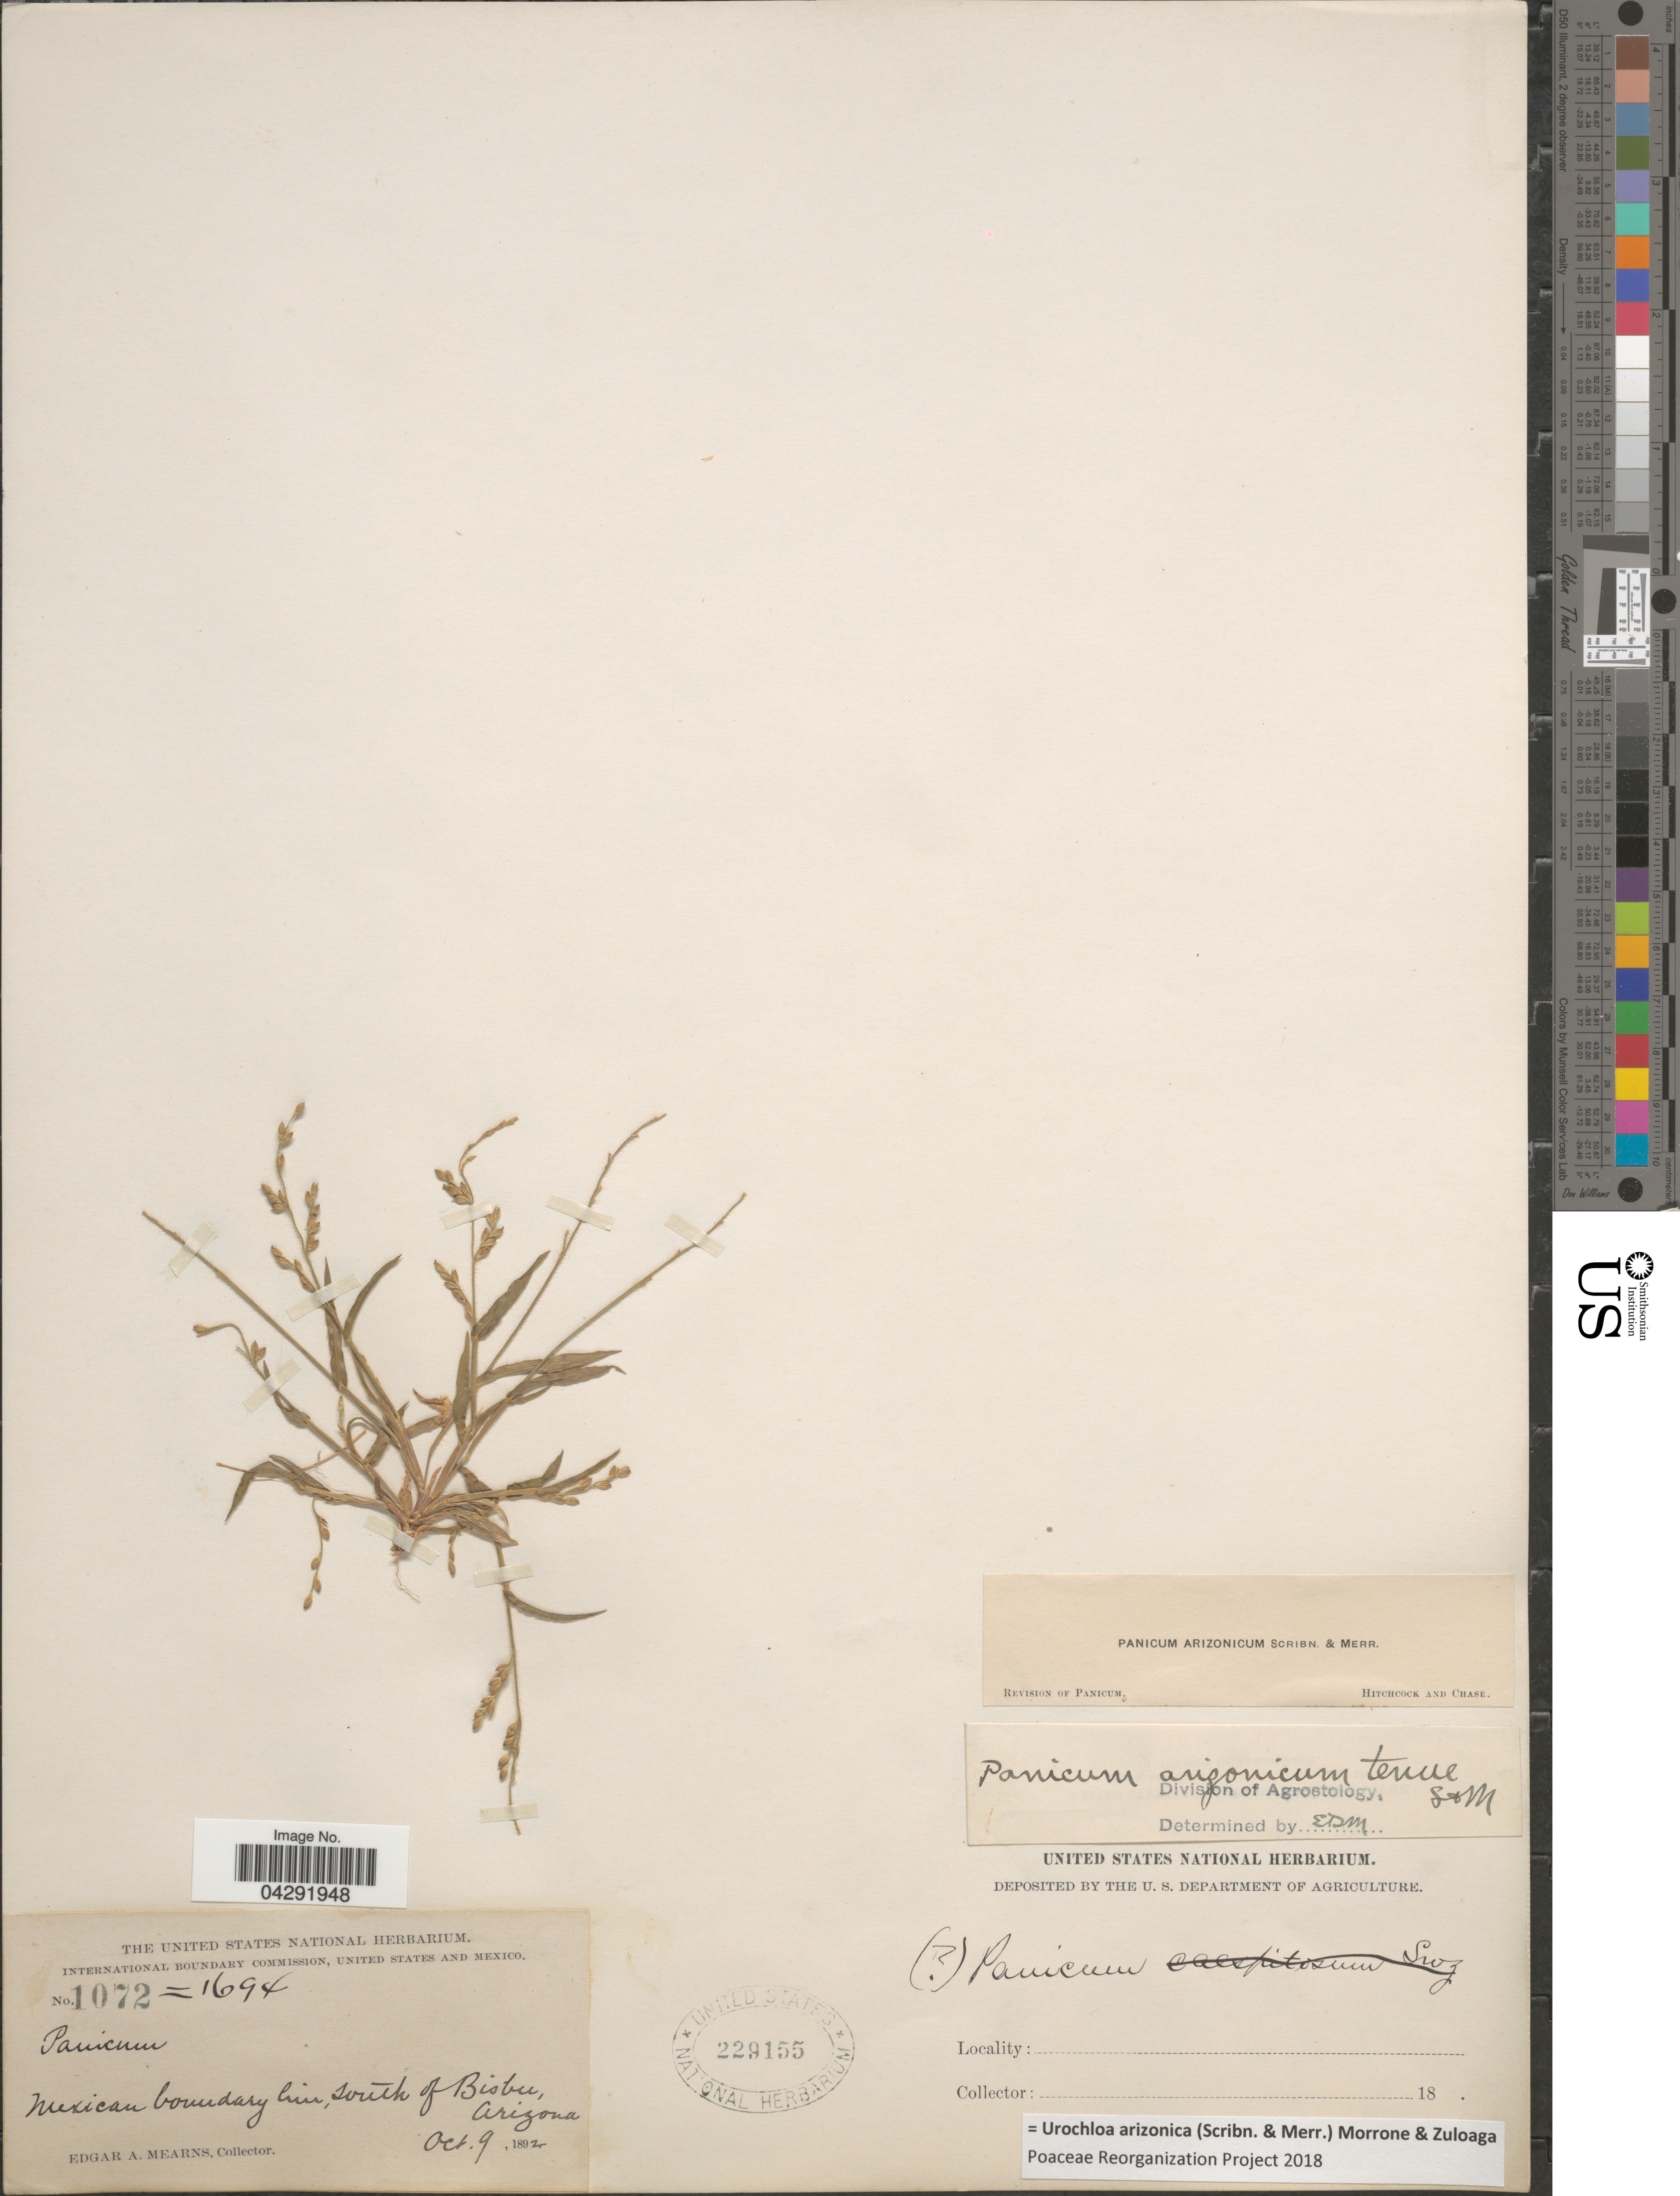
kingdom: Plantae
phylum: Tracheophyta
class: Liliopsida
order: Poales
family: Poaceae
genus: Urochloa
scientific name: Urochloa arizonica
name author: (Scribn. & Merr.) Morrone & Zuloaga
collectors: E. A. Mearns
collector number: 1072=1694?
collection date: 1892-10-09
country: United States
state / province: Arizona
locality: Mexican boundary line, South of Bisbee.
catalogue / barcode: US 229155